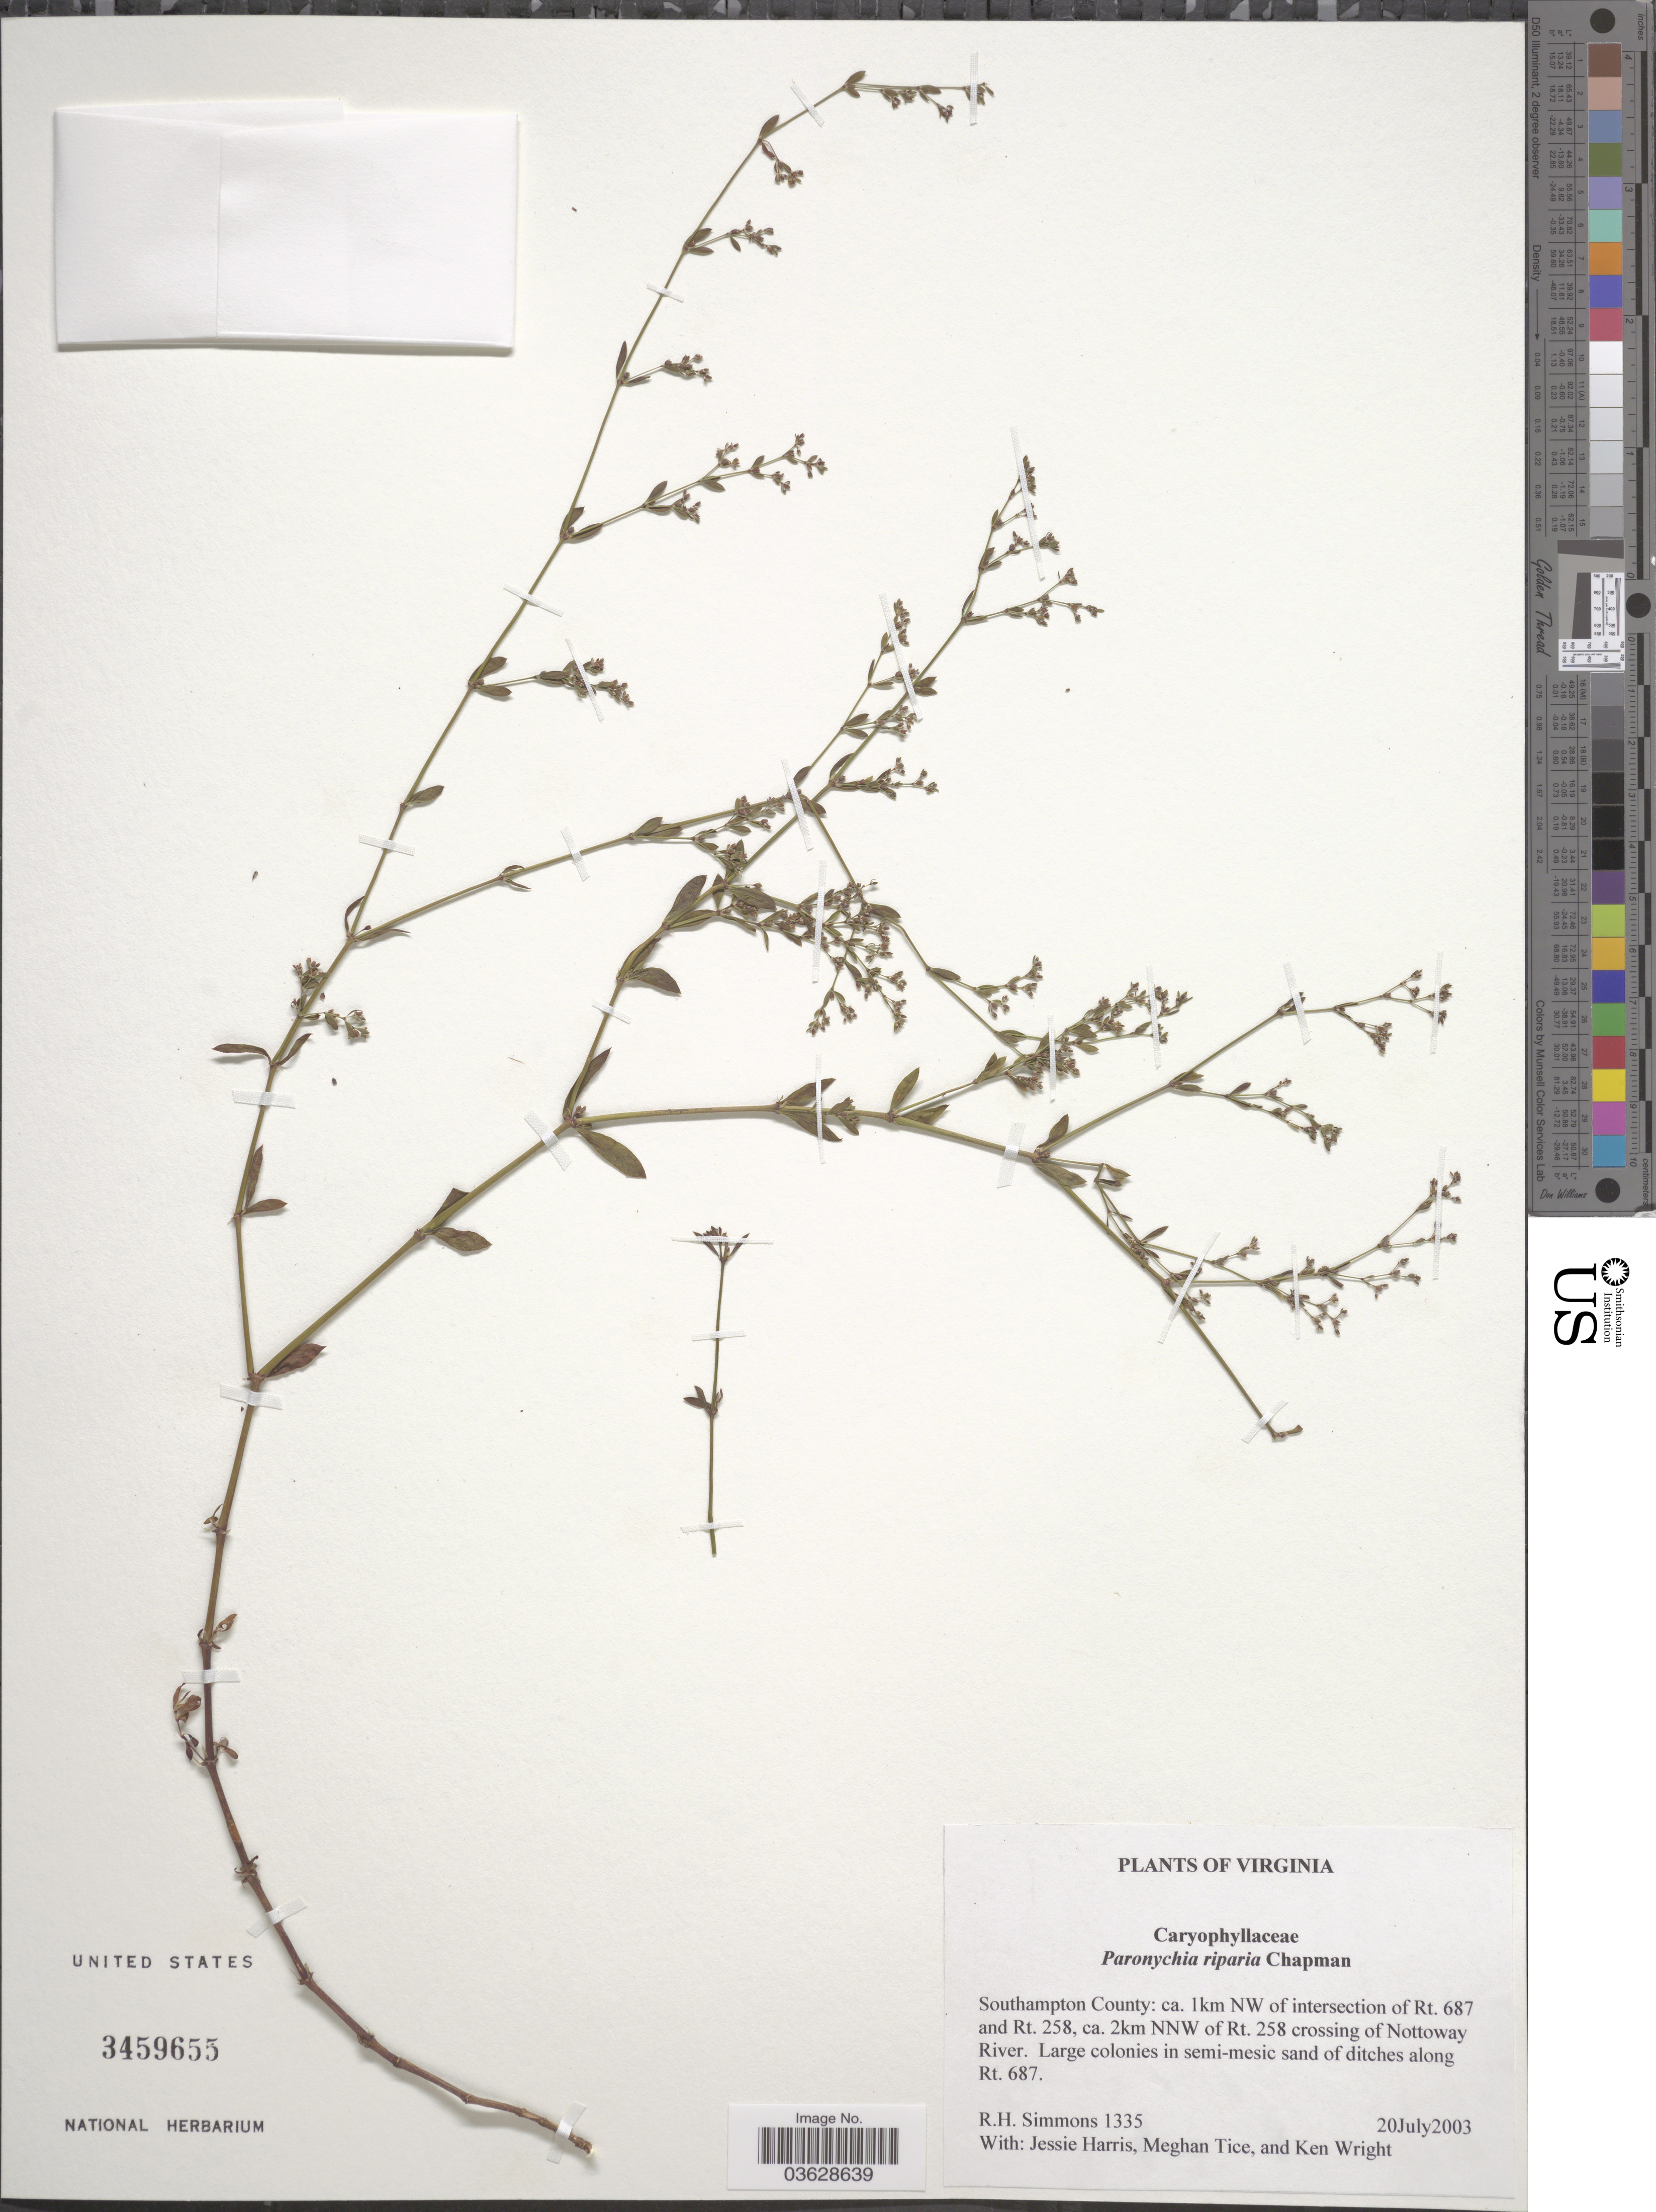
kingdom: Plantae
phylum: Tracheophyta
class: Magnoliopsida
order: Caryophyllales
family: Caryophyllaceae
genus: Paronychia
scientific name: Paronychia baldwinii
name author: (A. Gray & Torr.) Fenzl ex Walp.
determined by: Strong, Mark T., (BOT), Smithsonian Institution - National Museum of Natural History (UNITED STATES)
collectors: R. H. Simmons, J. M. Harris, M. Tice & K. Wright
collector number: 1335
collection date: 2003-07-20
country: United States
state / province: Virginia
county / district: Southampton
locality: Southampton County: ca. 1km NW of intersection of Rt. 687 and Rt. 258, ca. 2km NNW of Rt. 258 crossing of Nottoway River. Large colonies in semi-mesic sand of ditches along Rt. 687.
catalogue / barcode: US 3459655